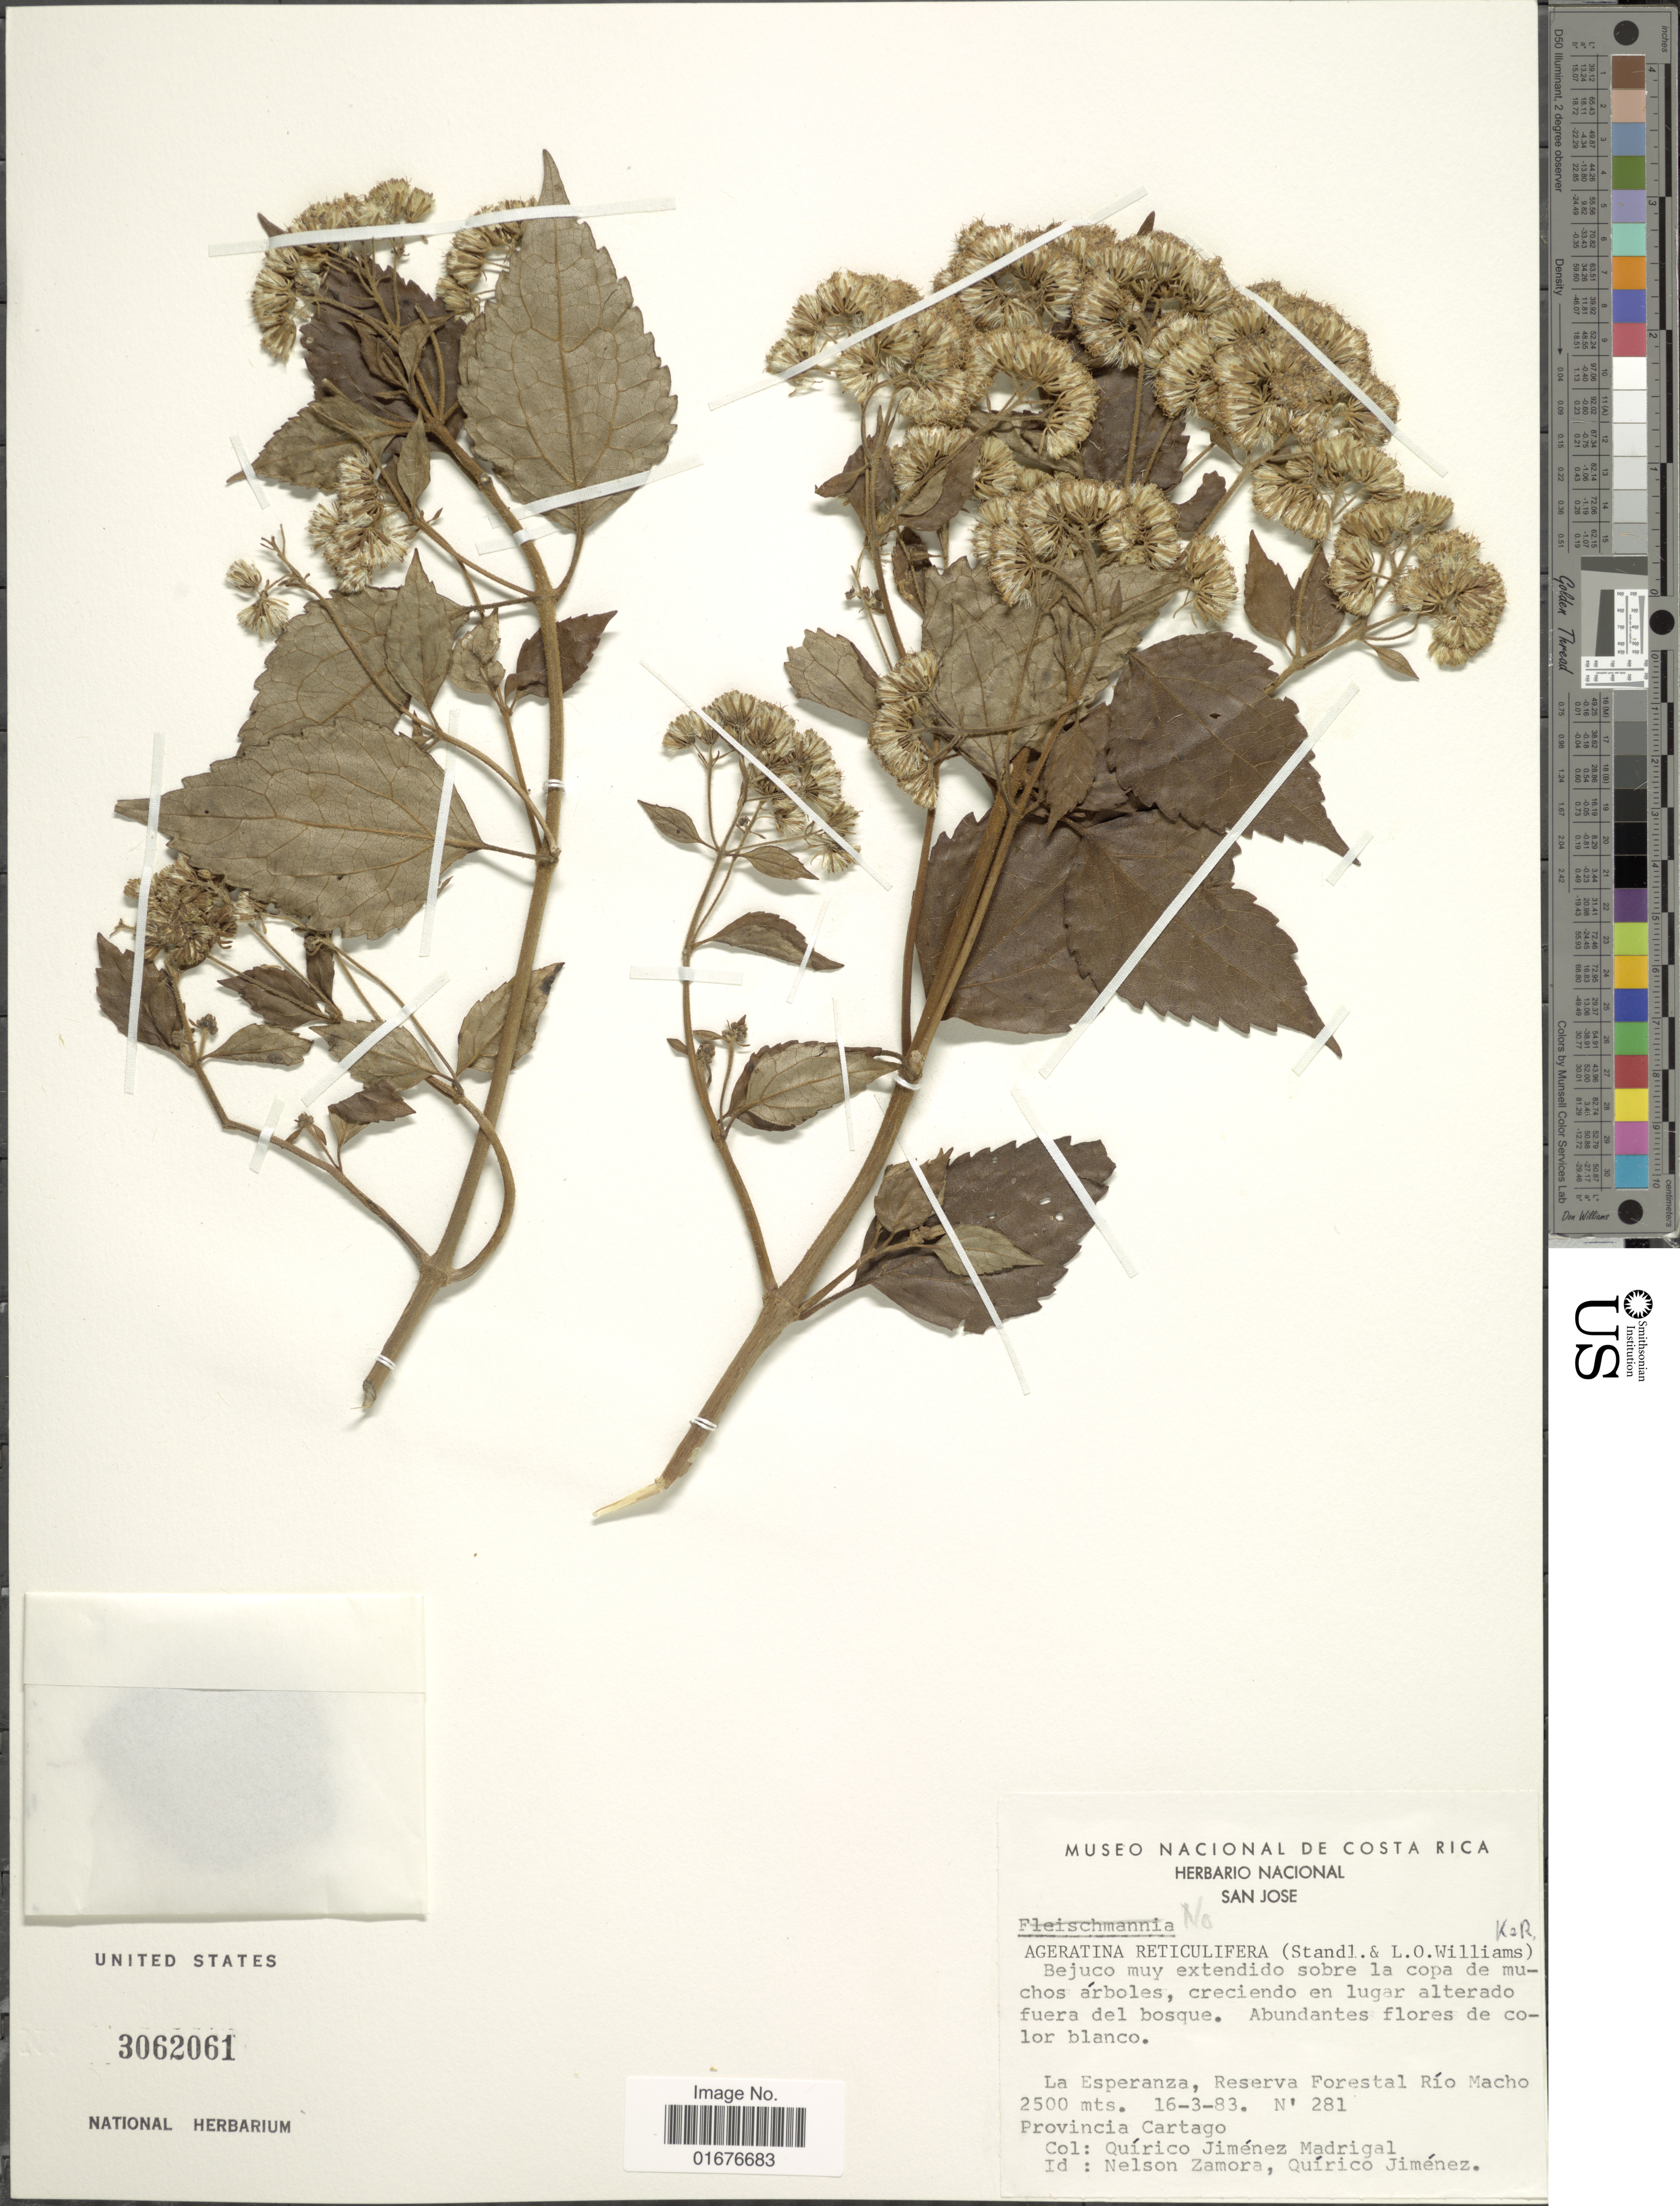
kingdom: Plantae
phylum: Tracheophyta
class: Magnoliopsida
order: Asterales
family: Asteraceae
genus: Ageratina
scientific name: Ageratina reticulifera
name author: (Standl. & L.O. Williams) R.M. King & H. Rob.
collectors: Q. Jiménez Madrigal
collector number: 281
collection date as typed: Transcribed d/m/y: 16/3/83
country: Costa Rica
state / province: Cartago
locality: La Esperanza, Reserva Forestal Río Macho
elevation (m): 2500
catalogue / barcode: US 3062061